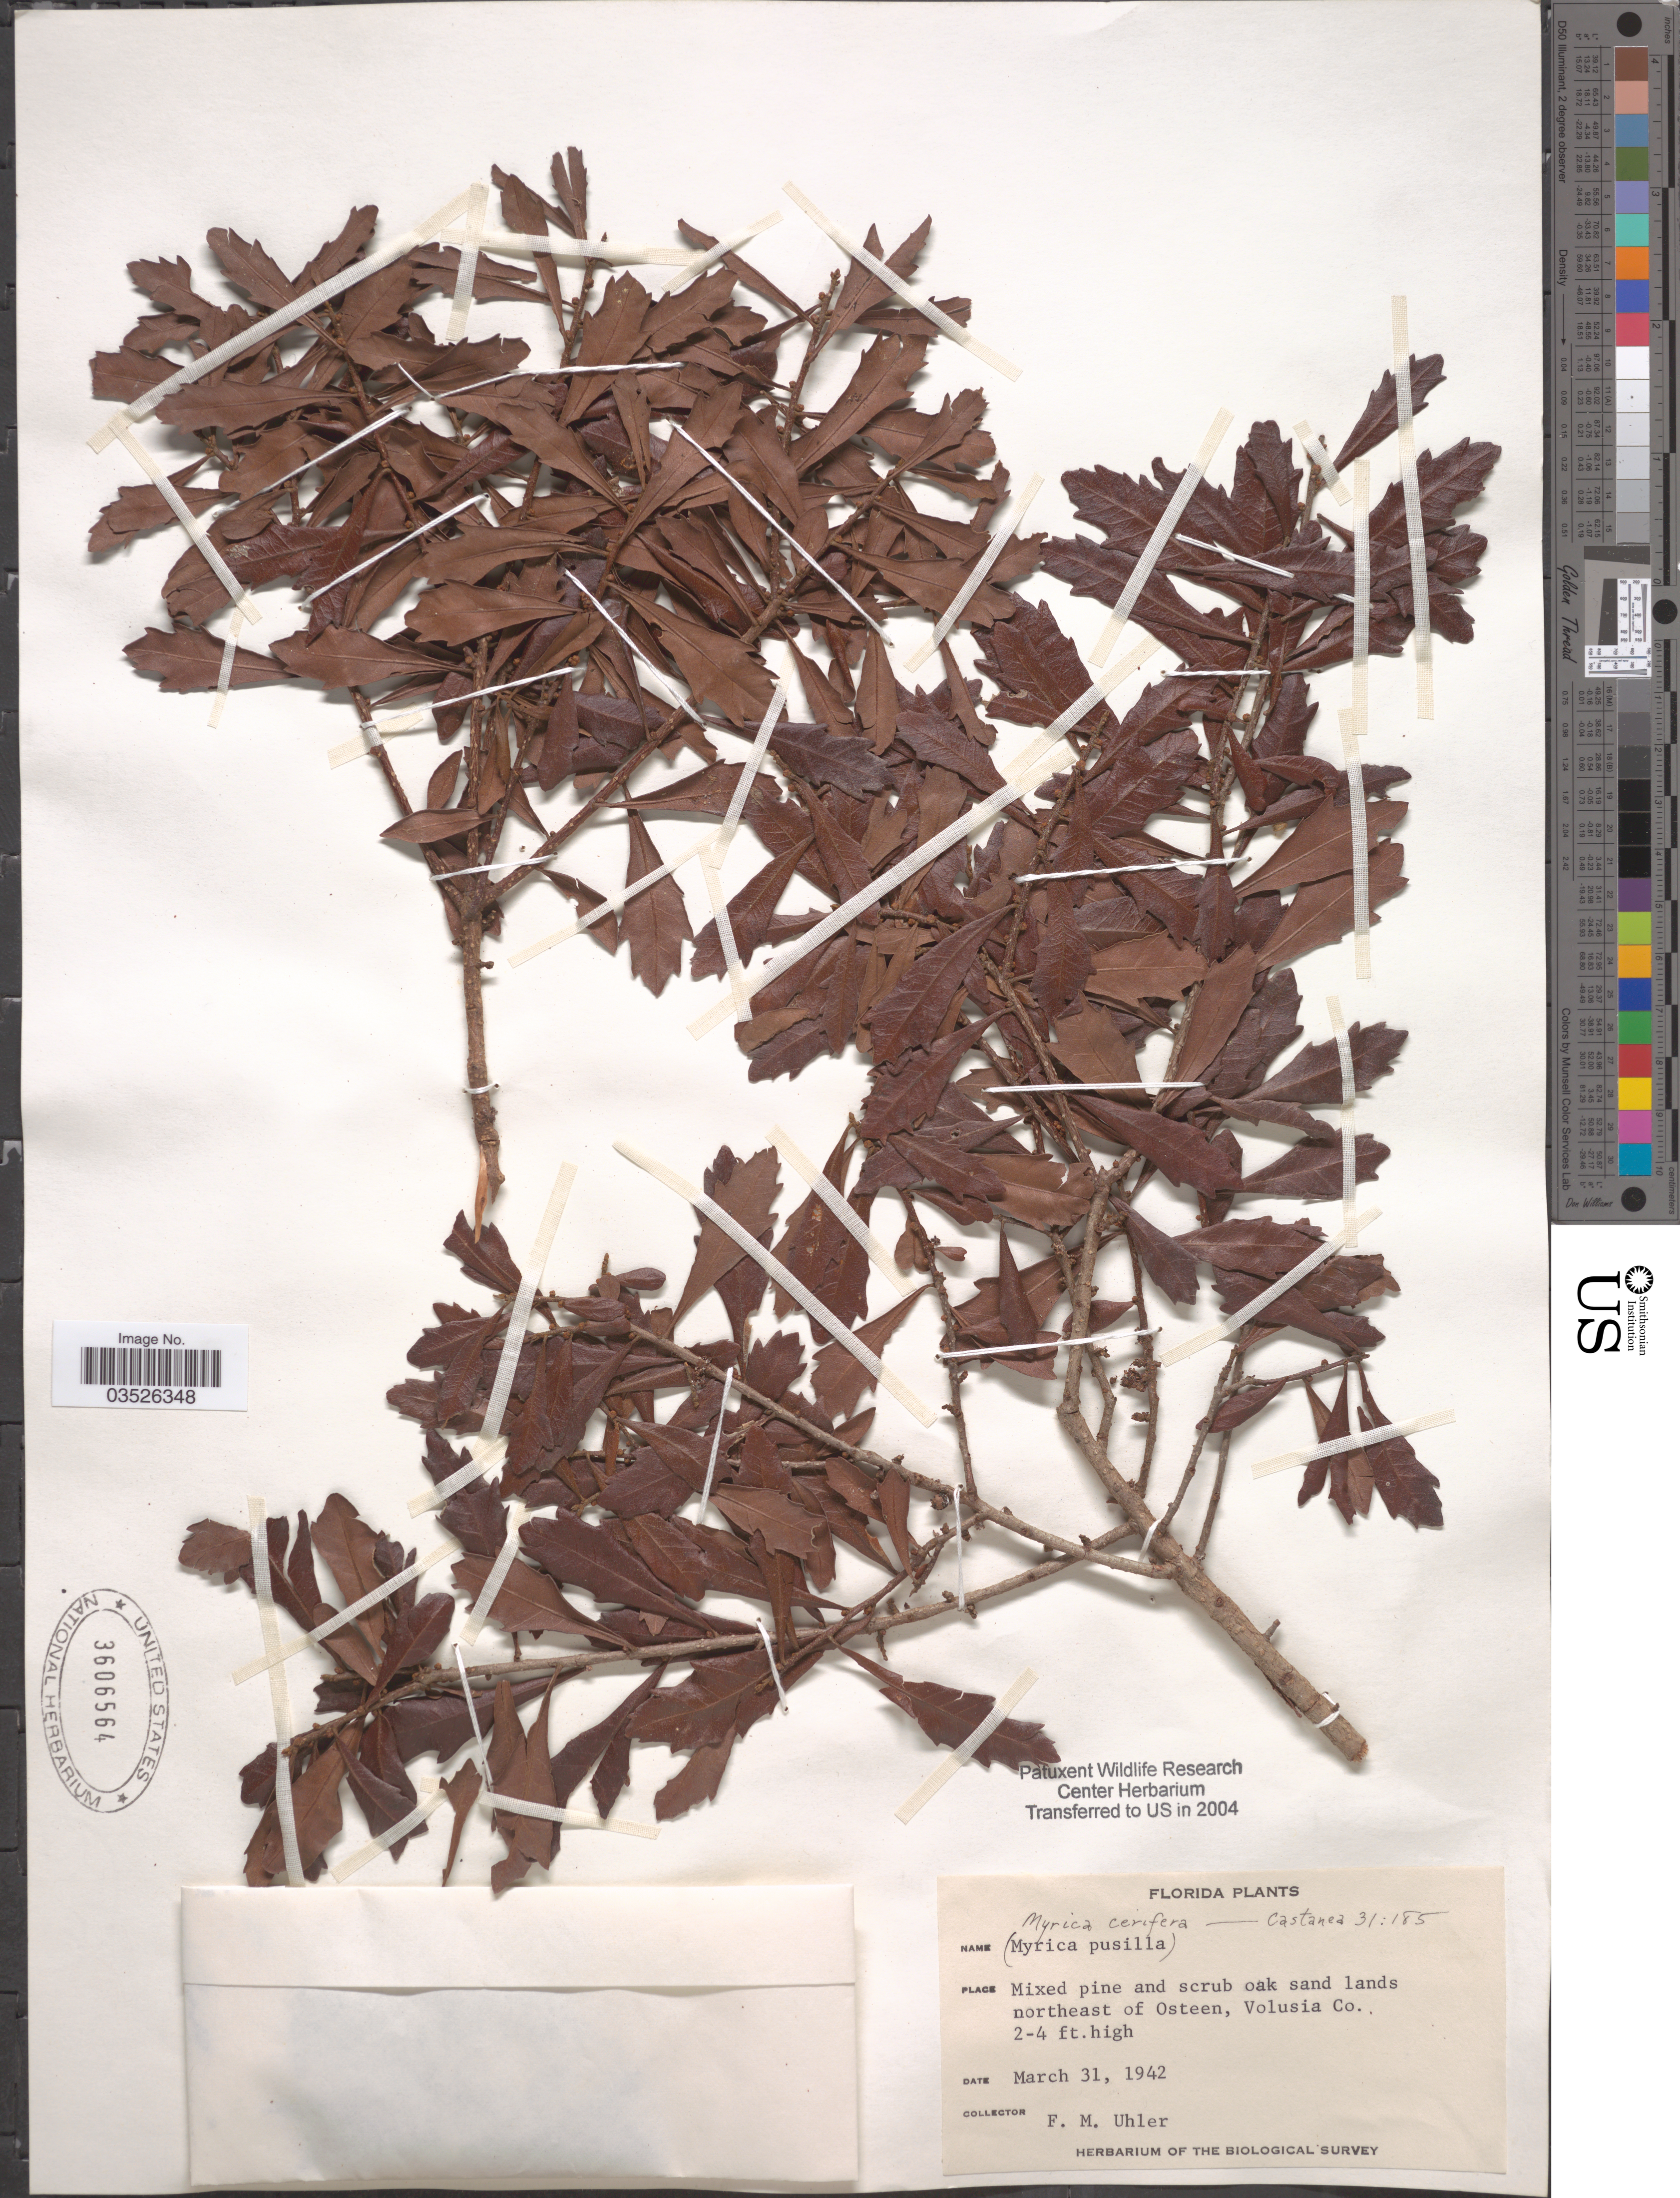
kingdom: Plantae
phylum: Tracheophyta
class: Magnoliopsida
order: Fagales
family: Myricaceae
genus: Morella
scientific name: Morella cerifera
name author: (L.) Small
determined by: Strong, M. T., (US), Smithsonian Institution - National Museum of Natural History (UNITED STATES)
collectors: F. M. Uhler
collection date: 1942-03-31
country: United States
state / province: Florida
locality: Northeast of Osteen, Volusia Co.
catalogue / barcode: US 3606564